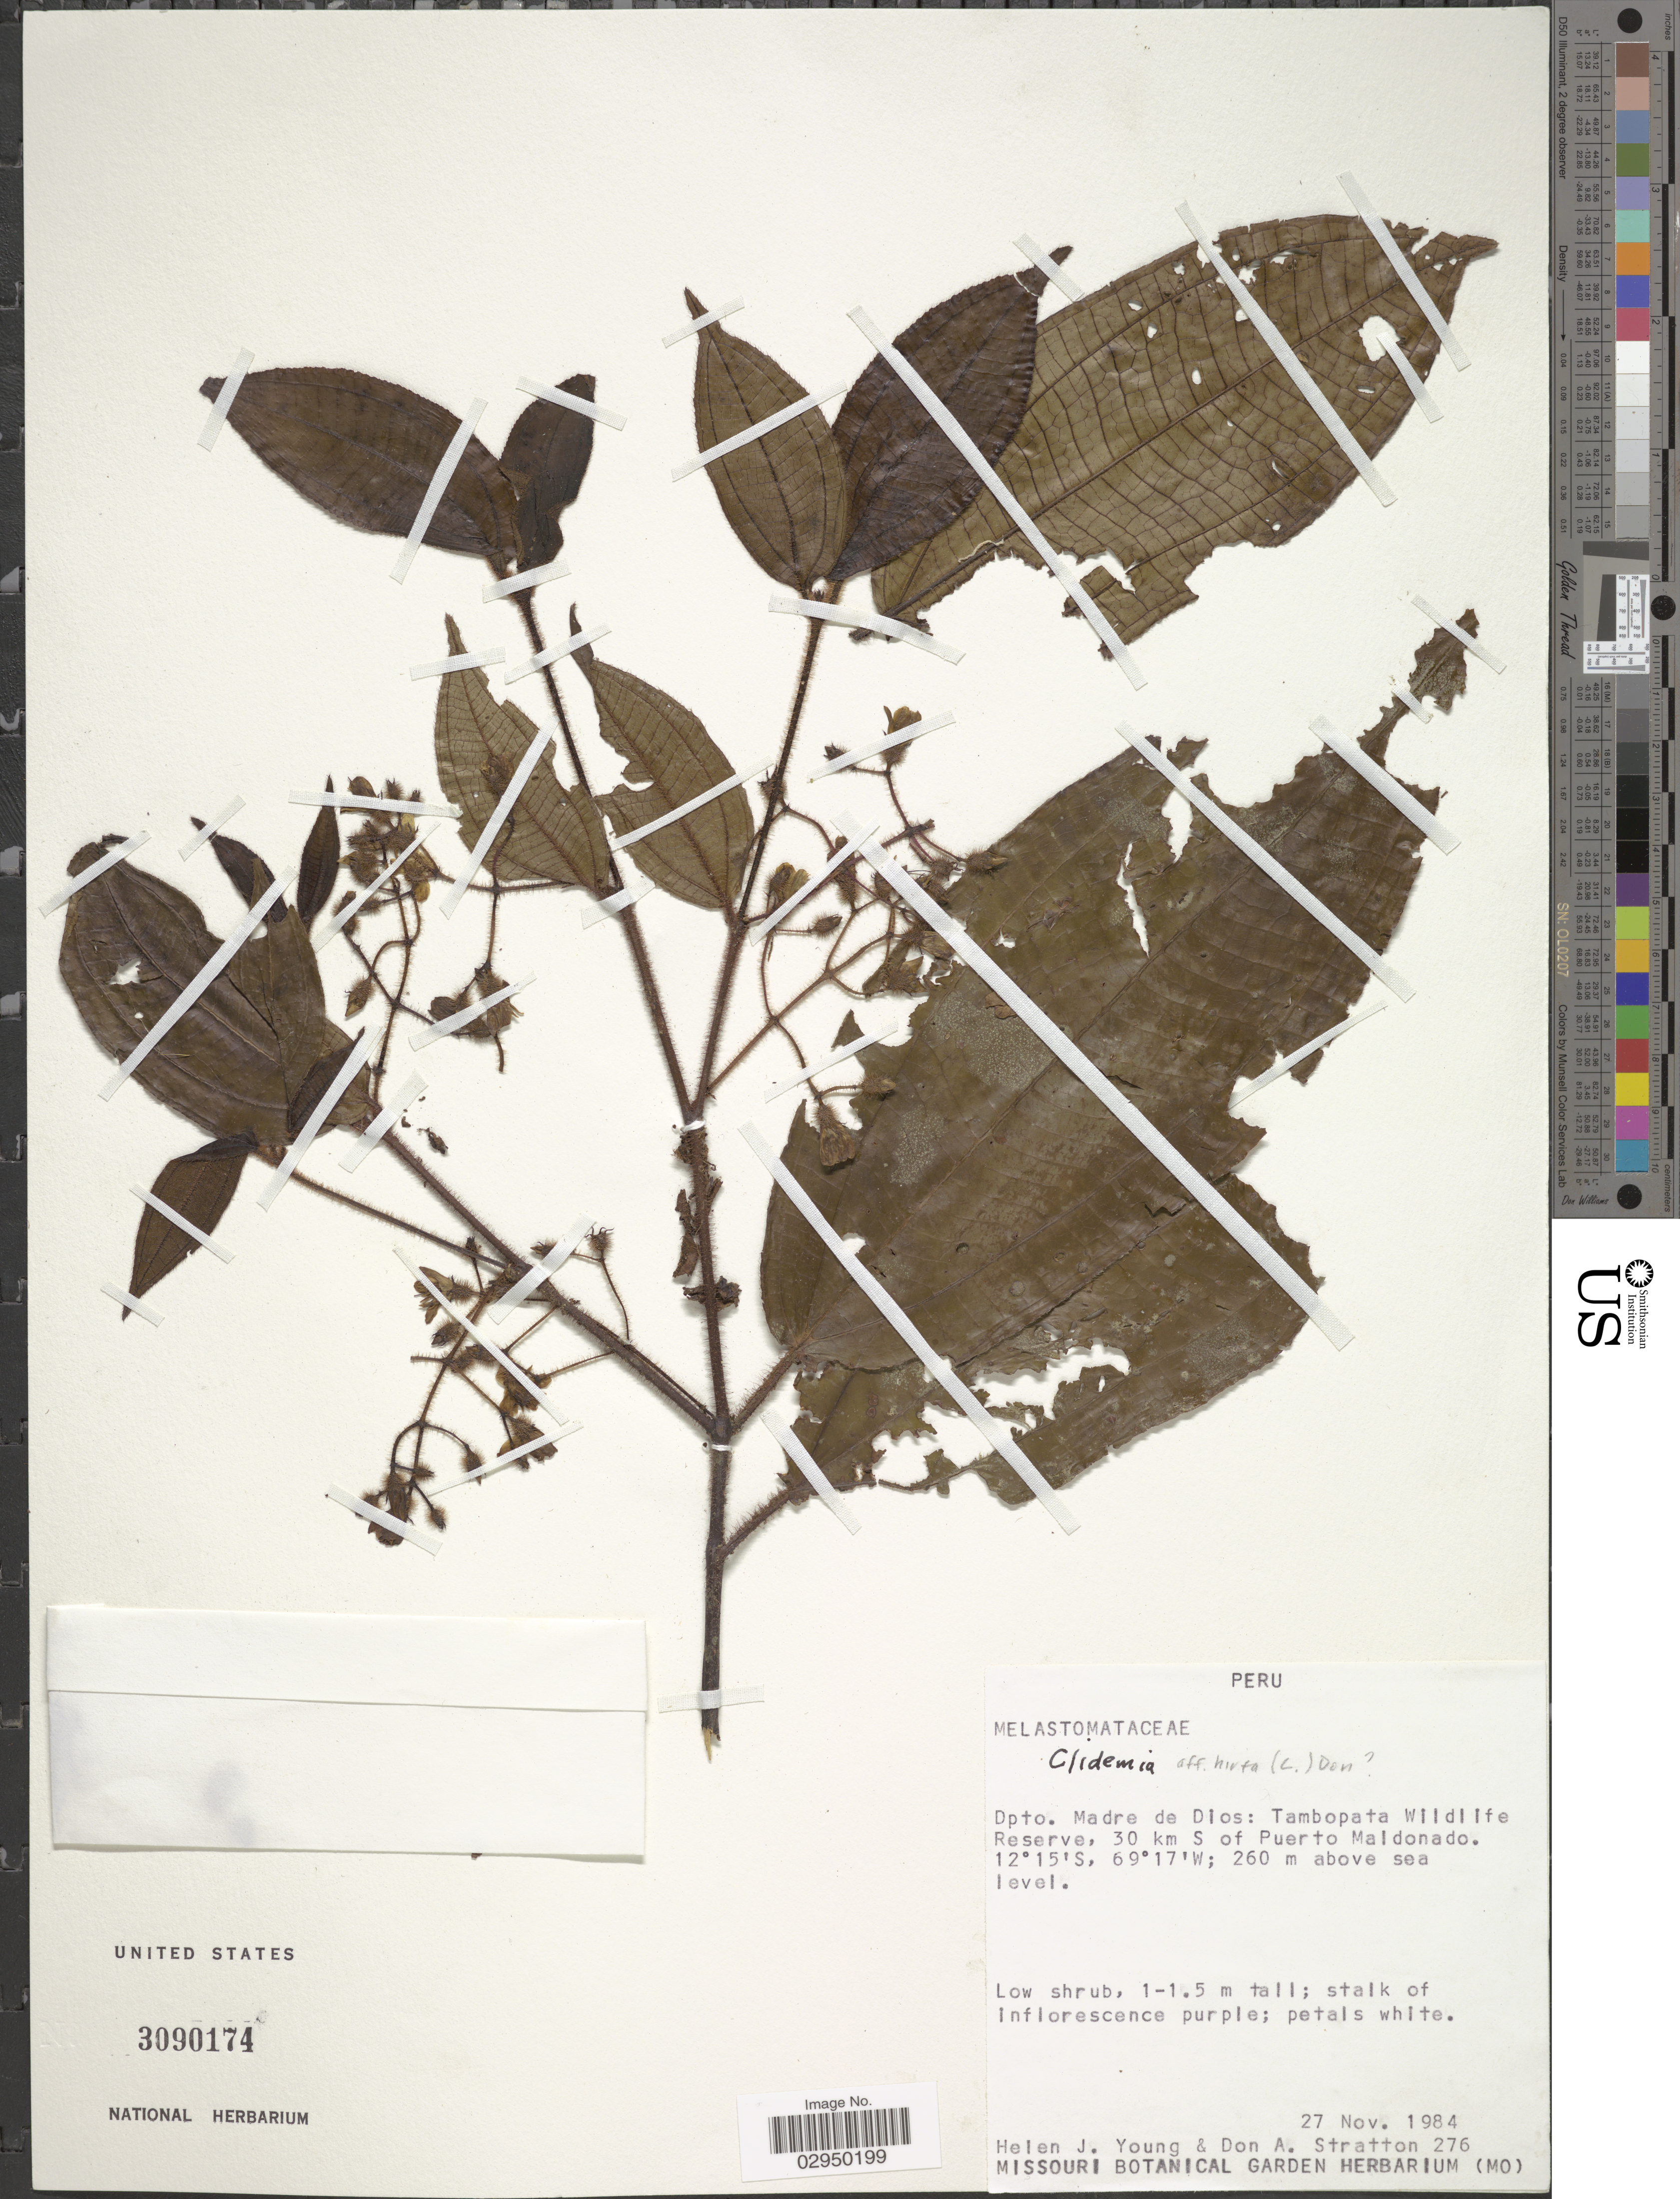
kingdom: Plantae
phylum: Tracheophyta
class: Magnoliopsida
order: Myrtales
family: Melastomataceae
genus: Clidemia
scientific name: Clidemia sp.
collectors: H. Young & D. Stratton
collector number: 276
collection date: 1984-11-27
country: Peru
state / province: Madre de Dios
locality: Dpto. Madre de Dios: Tambopata Wildlife Reserve, 30 km S of Puerto Maldonado.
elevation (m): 260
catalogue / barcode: US 3090174